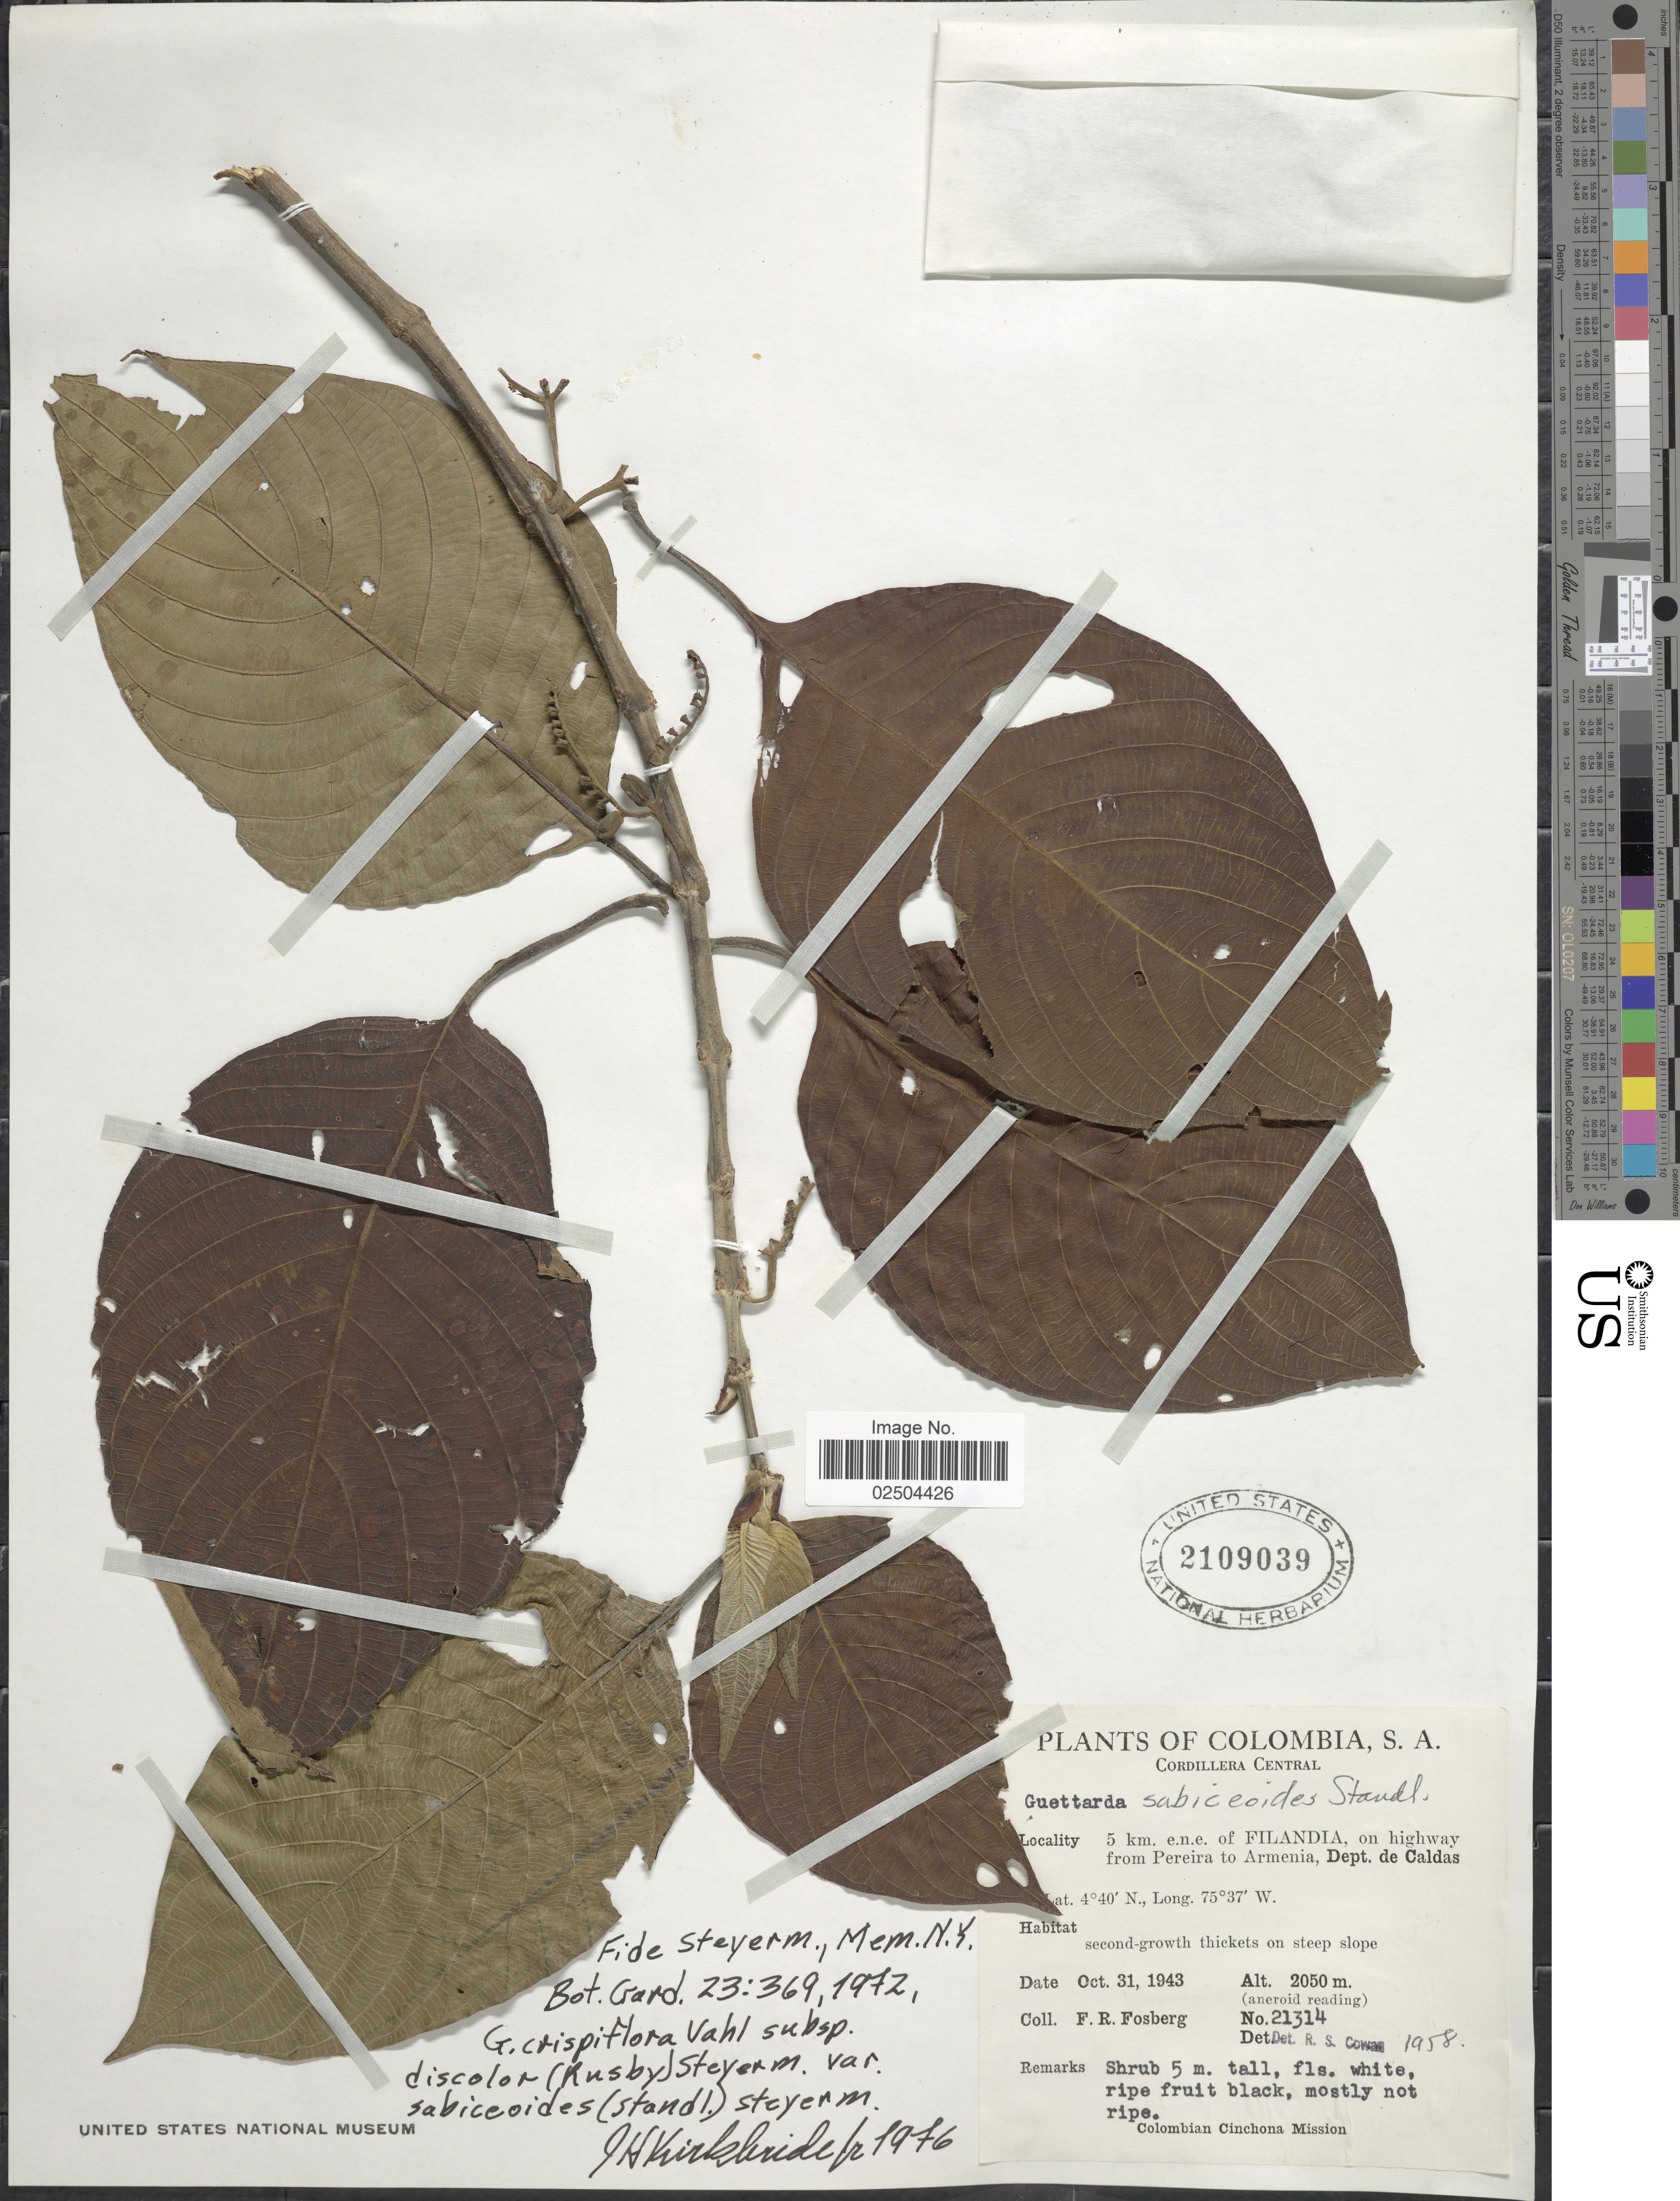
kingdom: Plantae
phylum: Tracheophyta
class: Magnoliopsida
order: Gentianales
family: Rubiaceae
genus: Guettarda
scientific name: Guettarda crispiflora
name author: Vahl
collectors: F. R. Fosberg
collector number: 21314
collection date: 1943-10-31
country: Colombia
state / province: Caldas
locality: Cordillera Central, 5 km. e.n.e. of Filandia, on highway from Pereira to Armenia, Dept. de Caldas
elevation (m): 2050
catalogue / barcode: US 2109039